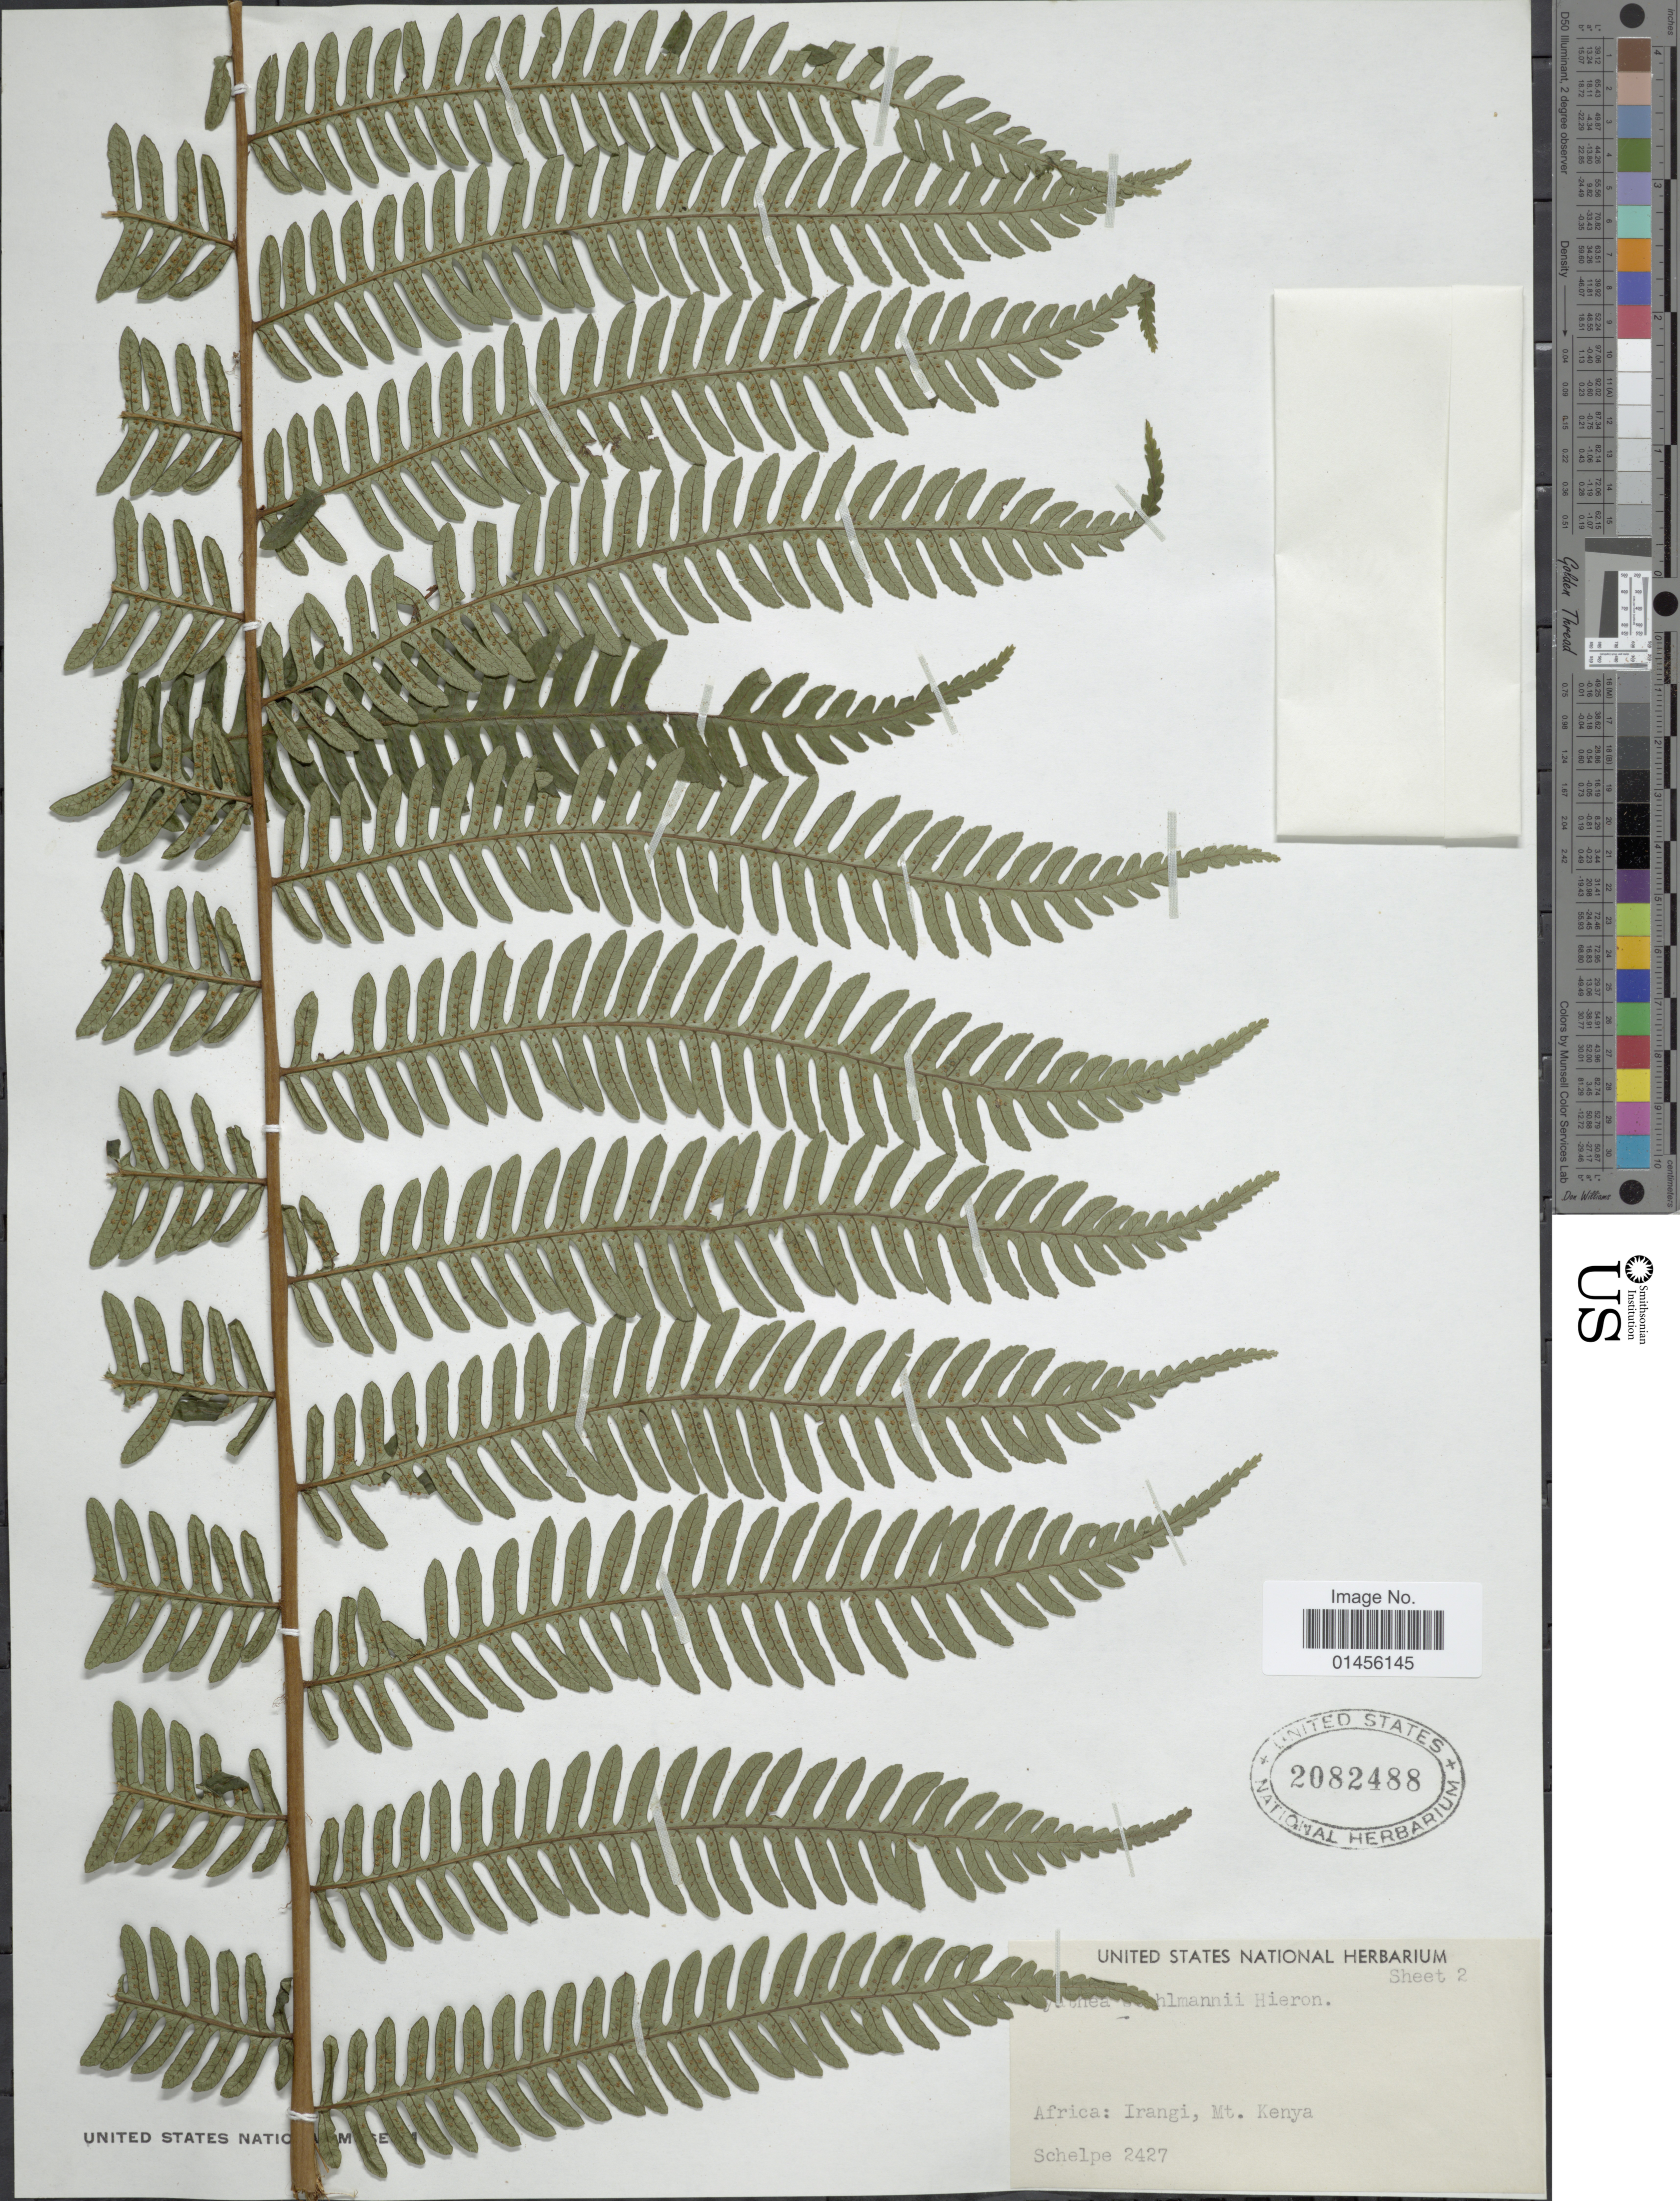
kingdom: Plantae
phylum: Tracheophyta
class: Polypodiopsida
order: Cyatheales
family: Cyatheaceae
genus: Alsophila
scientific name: Alsophila stuhlmannii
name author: (Hieron.) R.M. Tryon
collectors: -- Schelpe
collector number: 2427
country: Kenya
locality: Irangi, Mt Kenya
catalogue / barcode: US 2082488